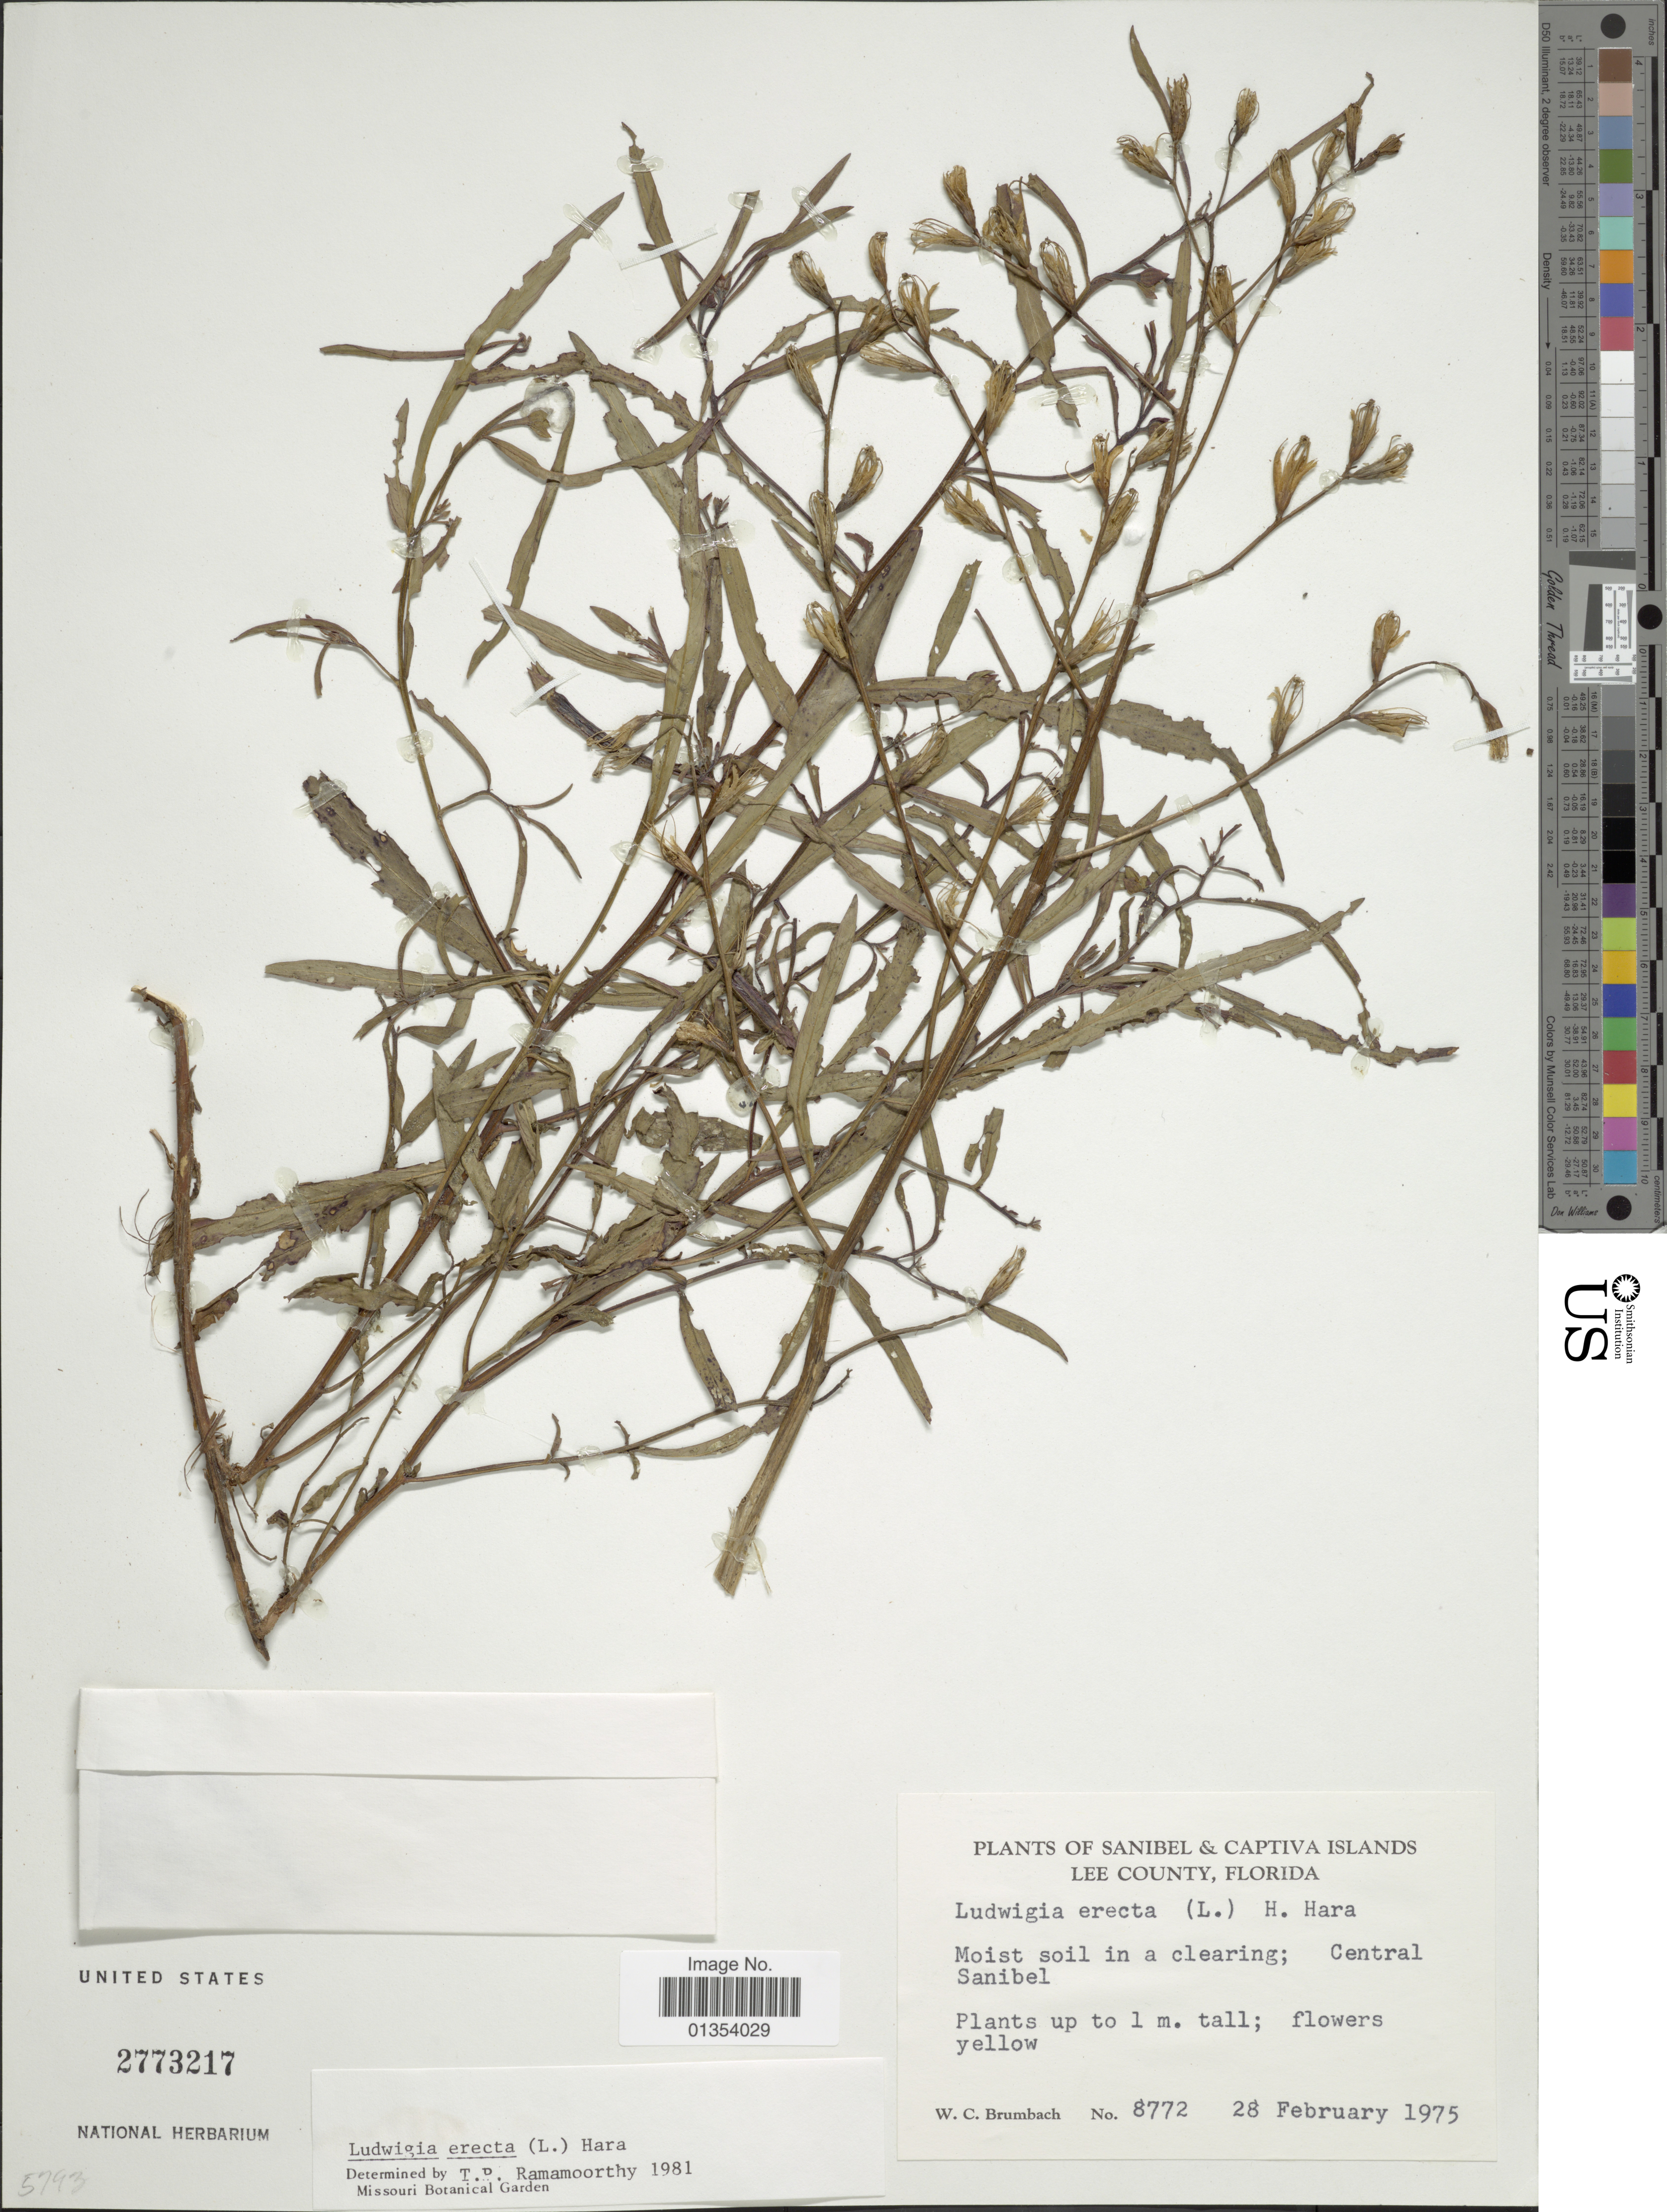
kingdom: Plantae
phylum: Tracheophyta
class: Magnoliopsida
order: Myrtales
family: Onagraceae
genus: Ludwigia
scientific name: Ludwigia erecta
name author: (L.) H. Hara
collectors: W. C. Brumbach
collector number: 8772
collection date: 1975-02-28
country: United States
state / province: Florida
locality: Sanibel & Captiva Islands, Lee County, Central Sanibel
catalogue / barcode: US 2773217